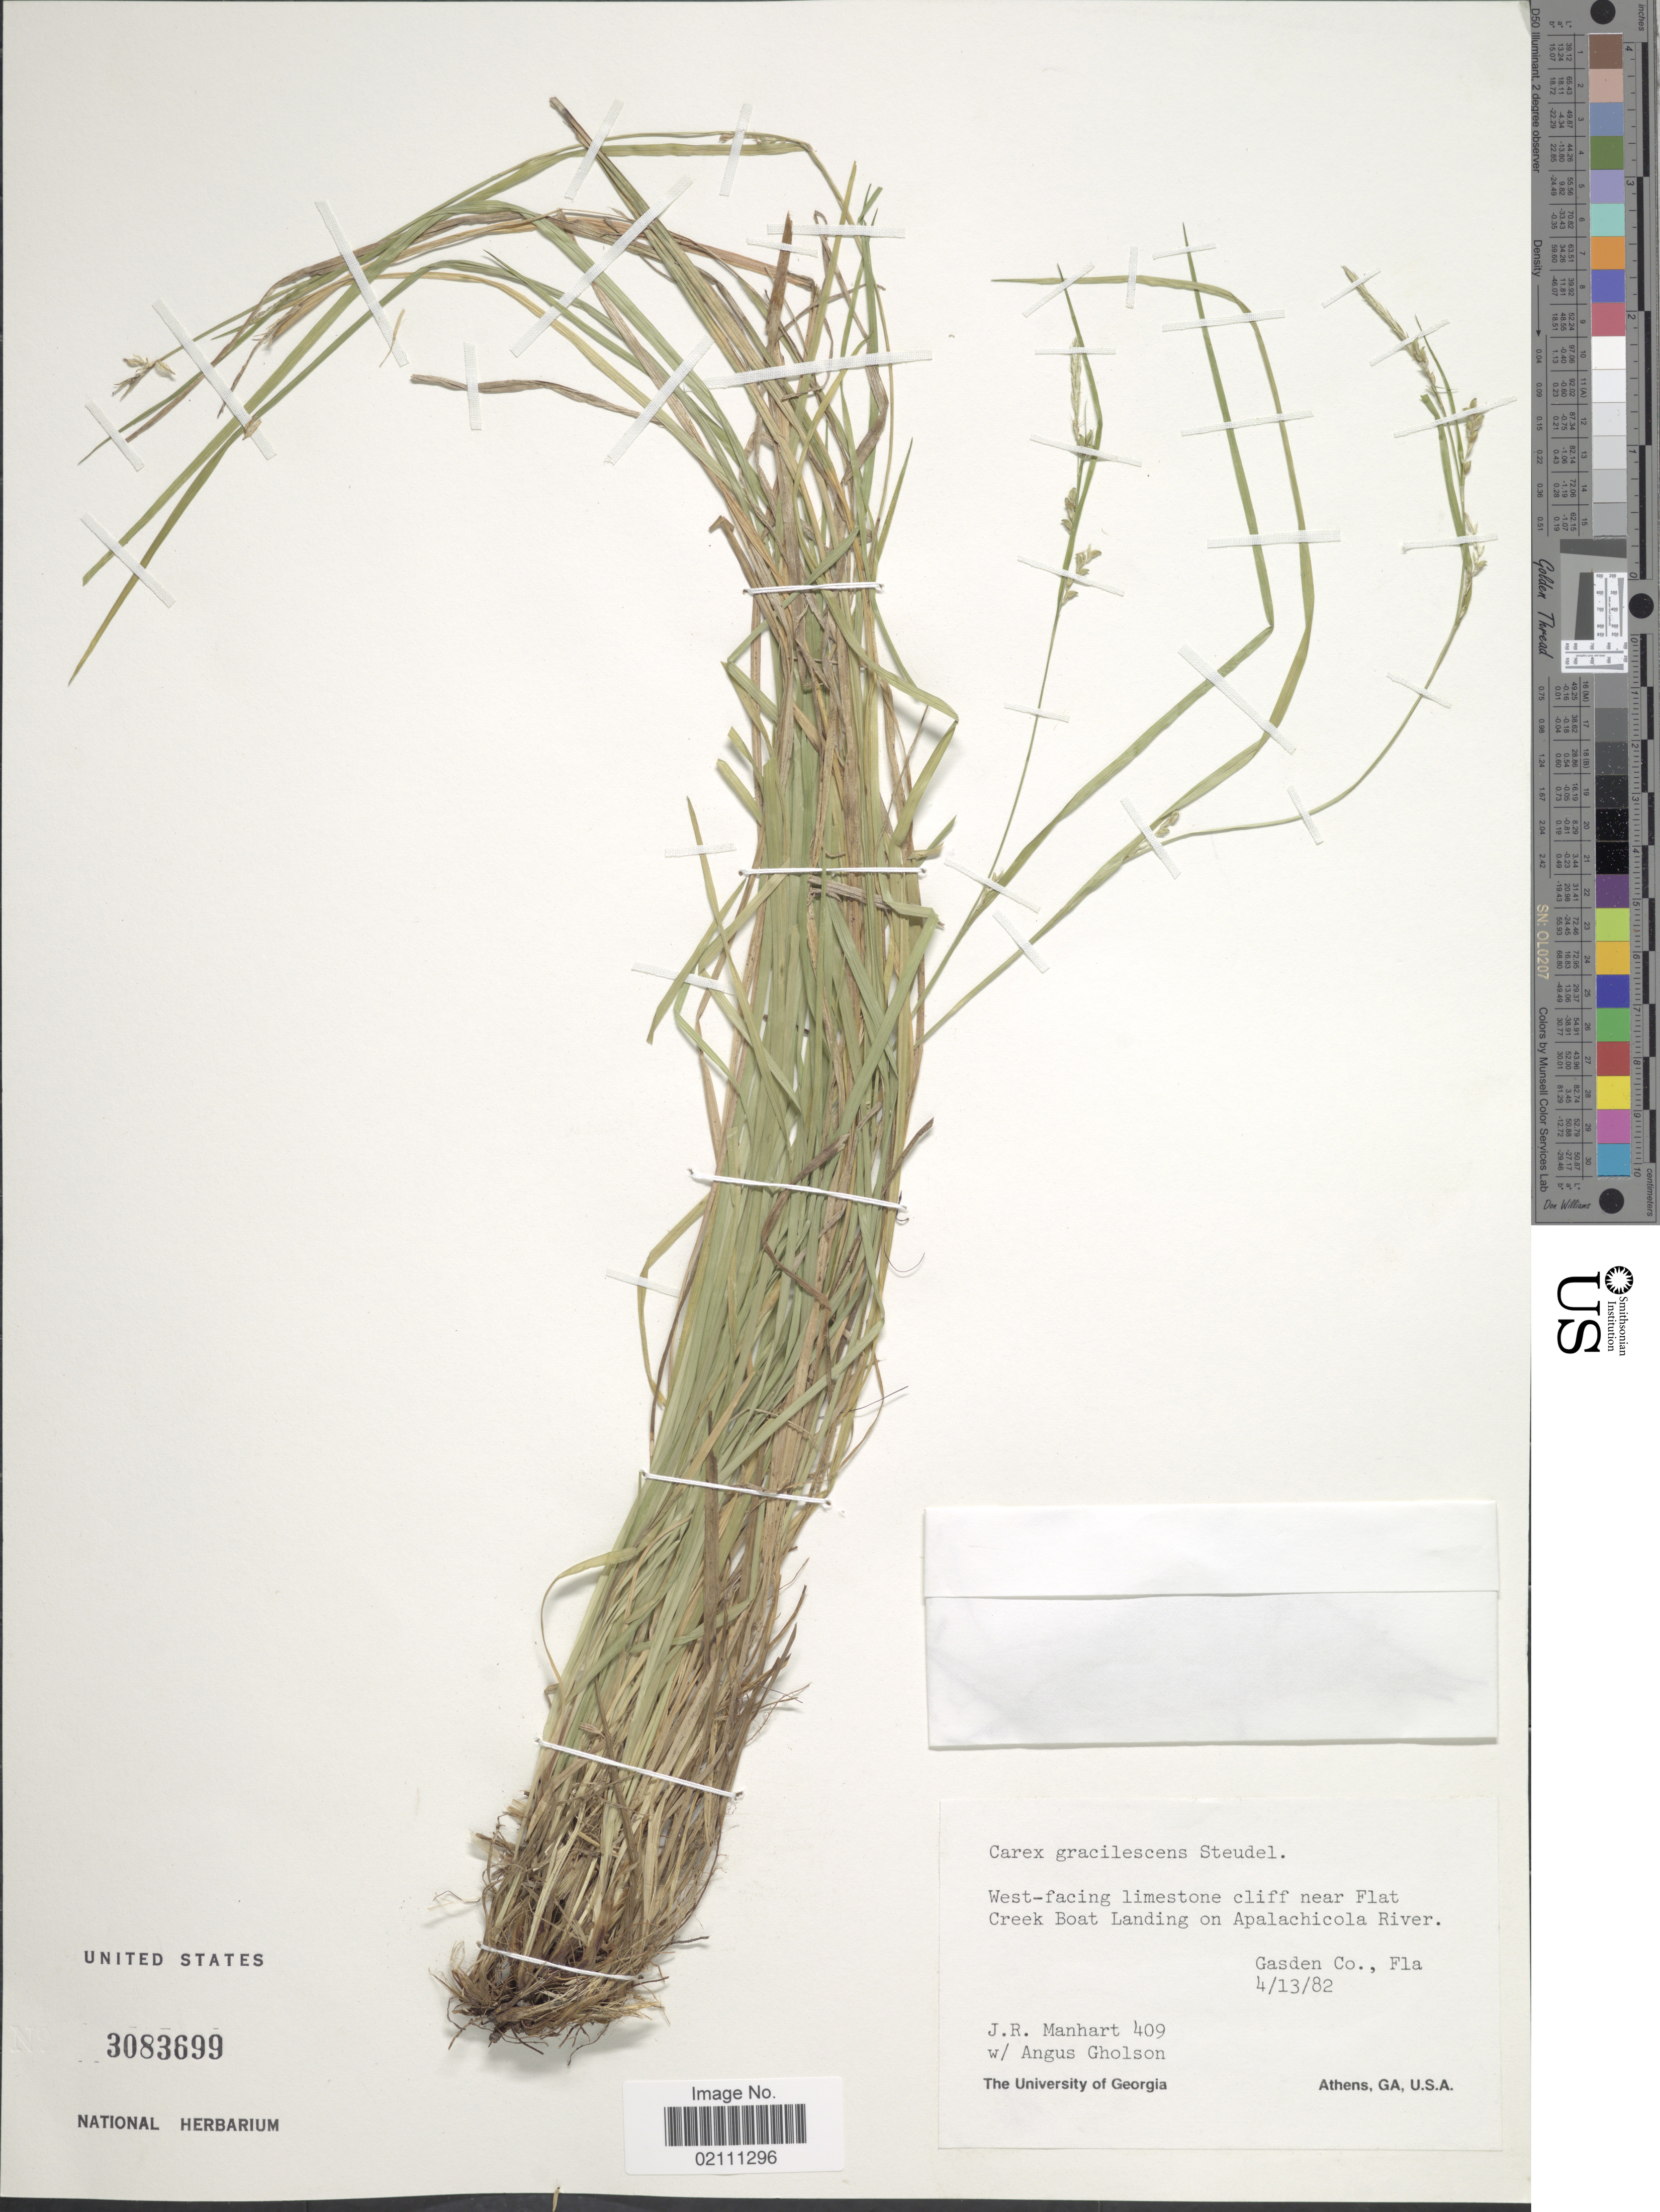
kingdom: Plantae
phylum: Tracheophyta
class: Liliopsida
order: Poales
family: Cyperaceae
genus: Carex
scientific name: Carex gracilescens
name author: Steud.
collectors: J. Manhart & A. Gholson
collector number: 409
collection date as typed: Transcribed d/m/y: 13/4/82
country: United States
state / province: Florida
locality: West-facing limestone cliff near Flat Creek Boat Landing on Apalachicola River, Gasden Co.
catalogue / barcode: US 3083699